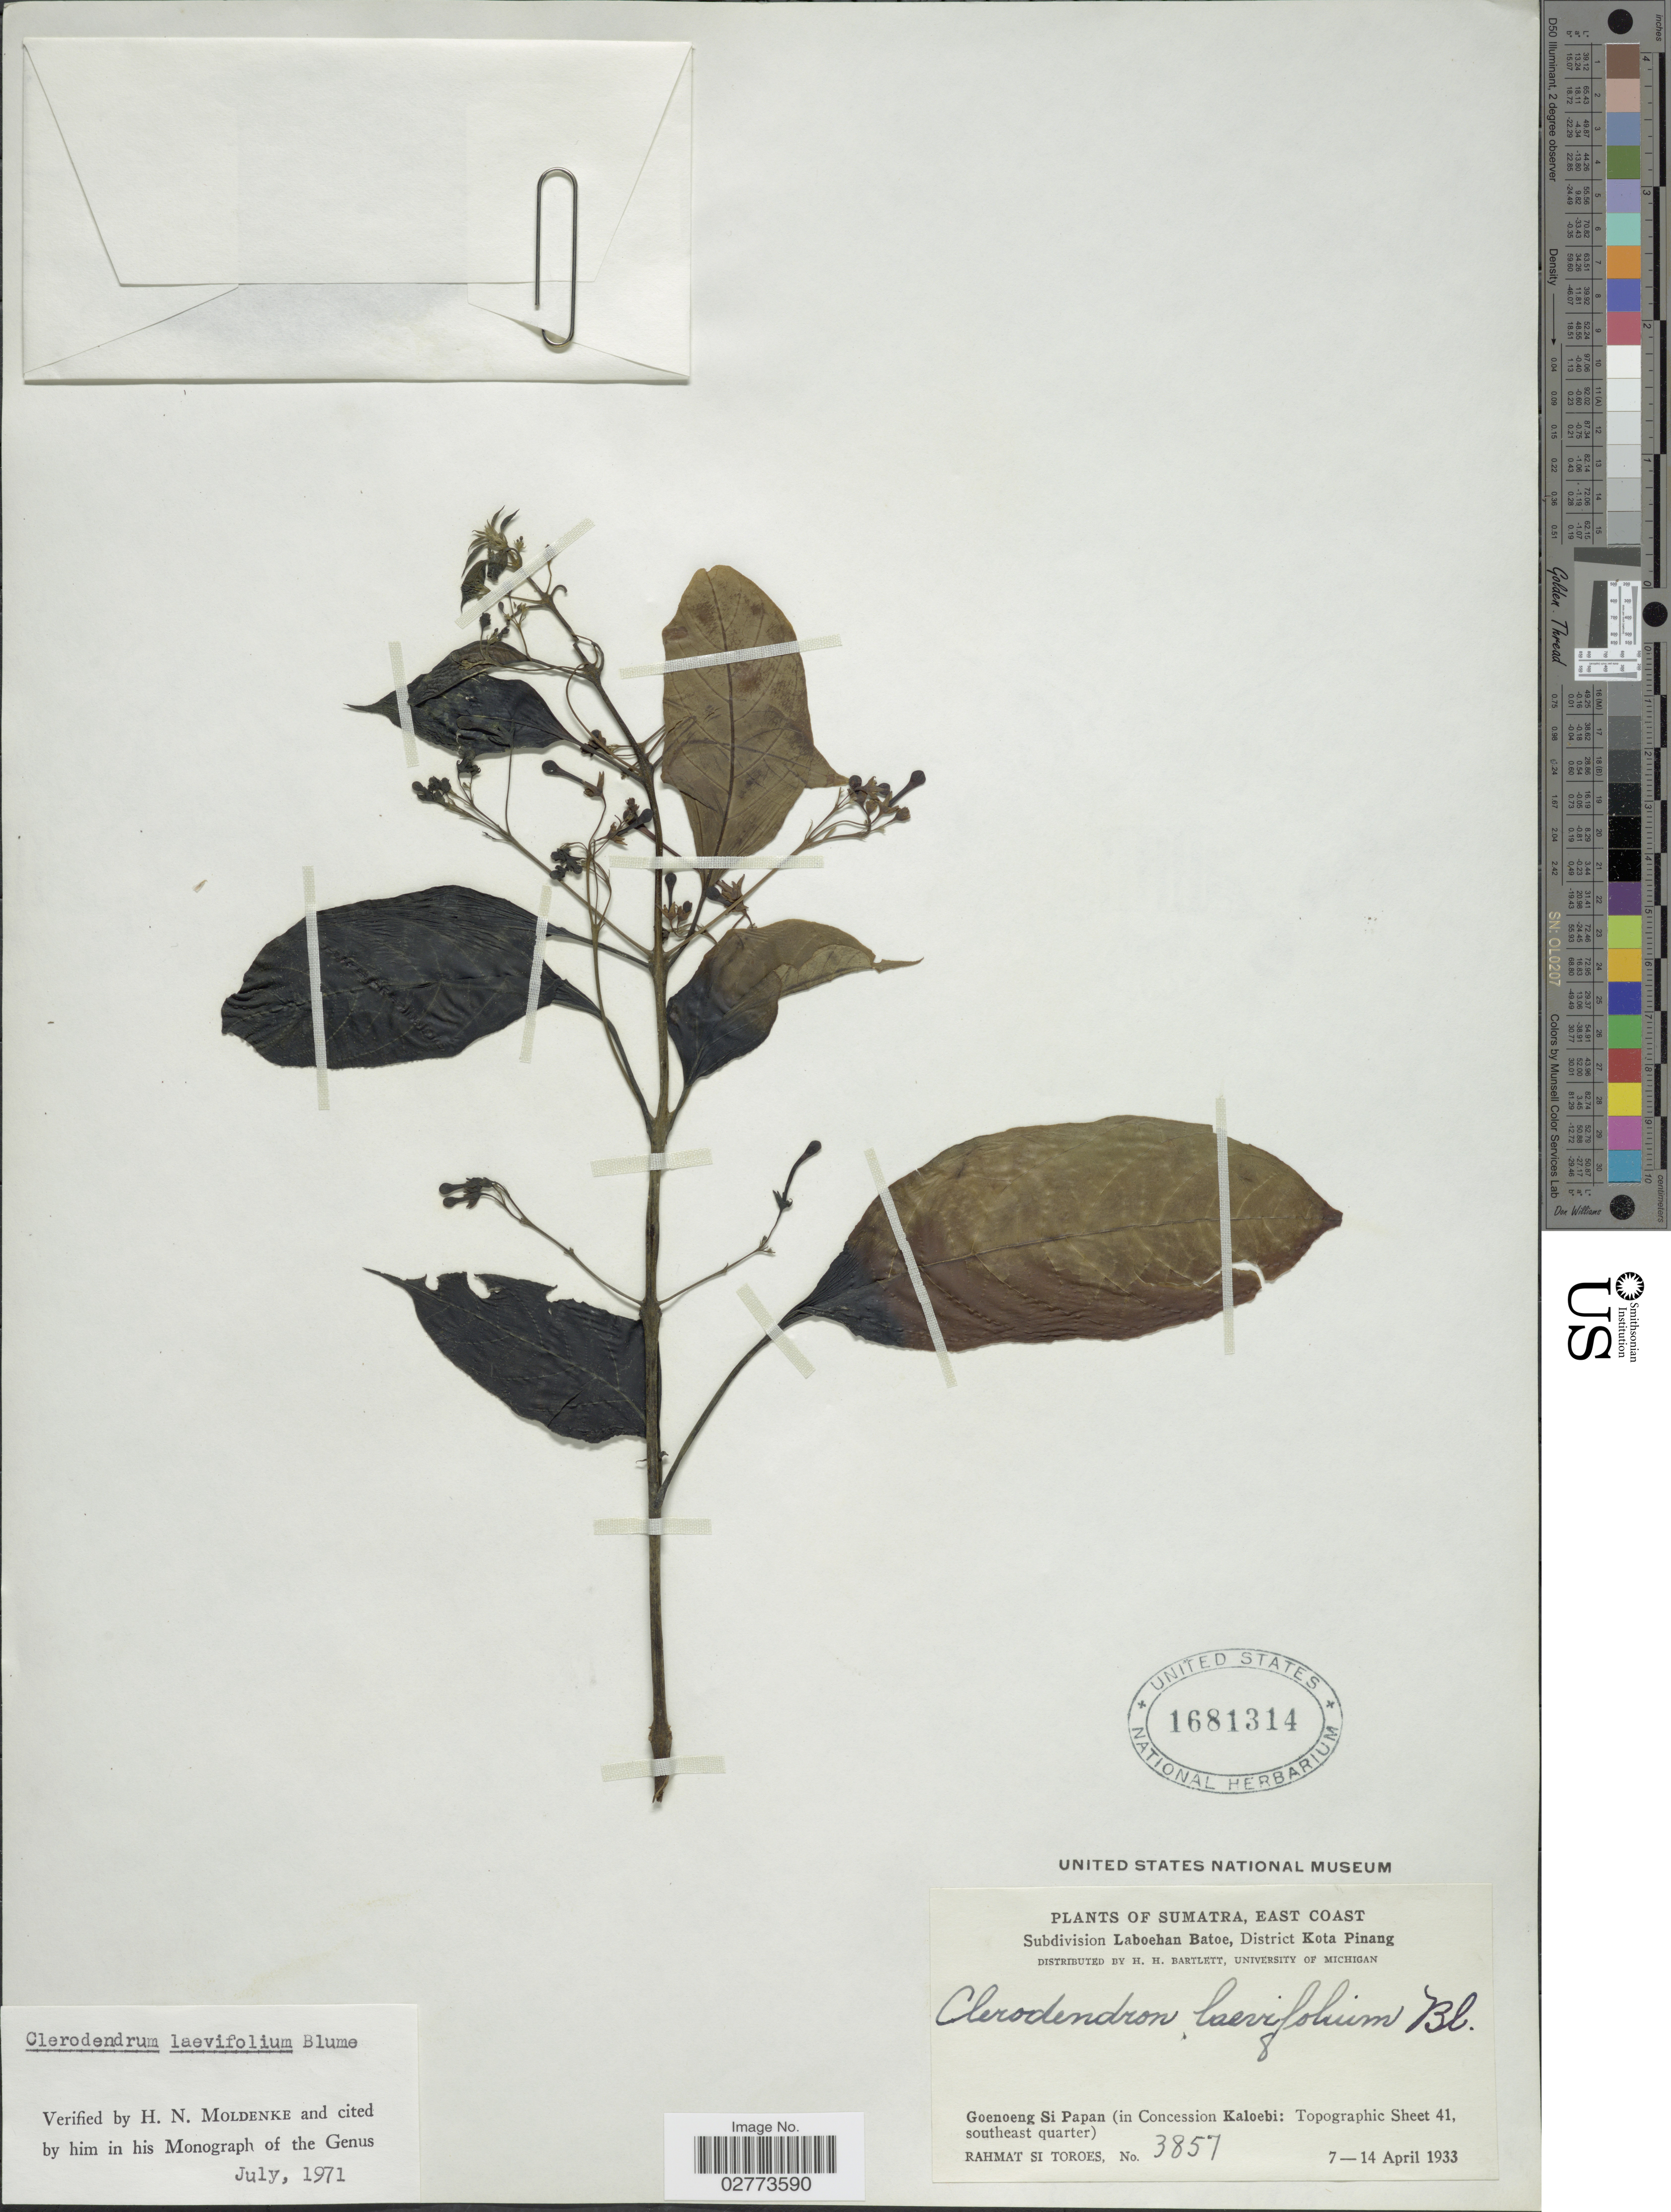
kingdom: Plantae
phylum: Tracheophyta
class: Magnoliopsida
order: Lamiales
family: Lamiaceae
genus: Clerodendrum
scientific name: Clerodendrum laevifolium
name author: Blume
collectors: Rahmat Si Boeea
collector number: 3857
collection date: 1933-04-07/1933-04-14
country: Indonesia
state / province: Sumatra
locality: East Coast. Subdivision Laboehan Batoe, District Kota Pinang. Goenoeng Si Papan (in Concession Kaloebi: Topographic Sheet 41, southeast quarter).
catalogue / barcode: US 1681314